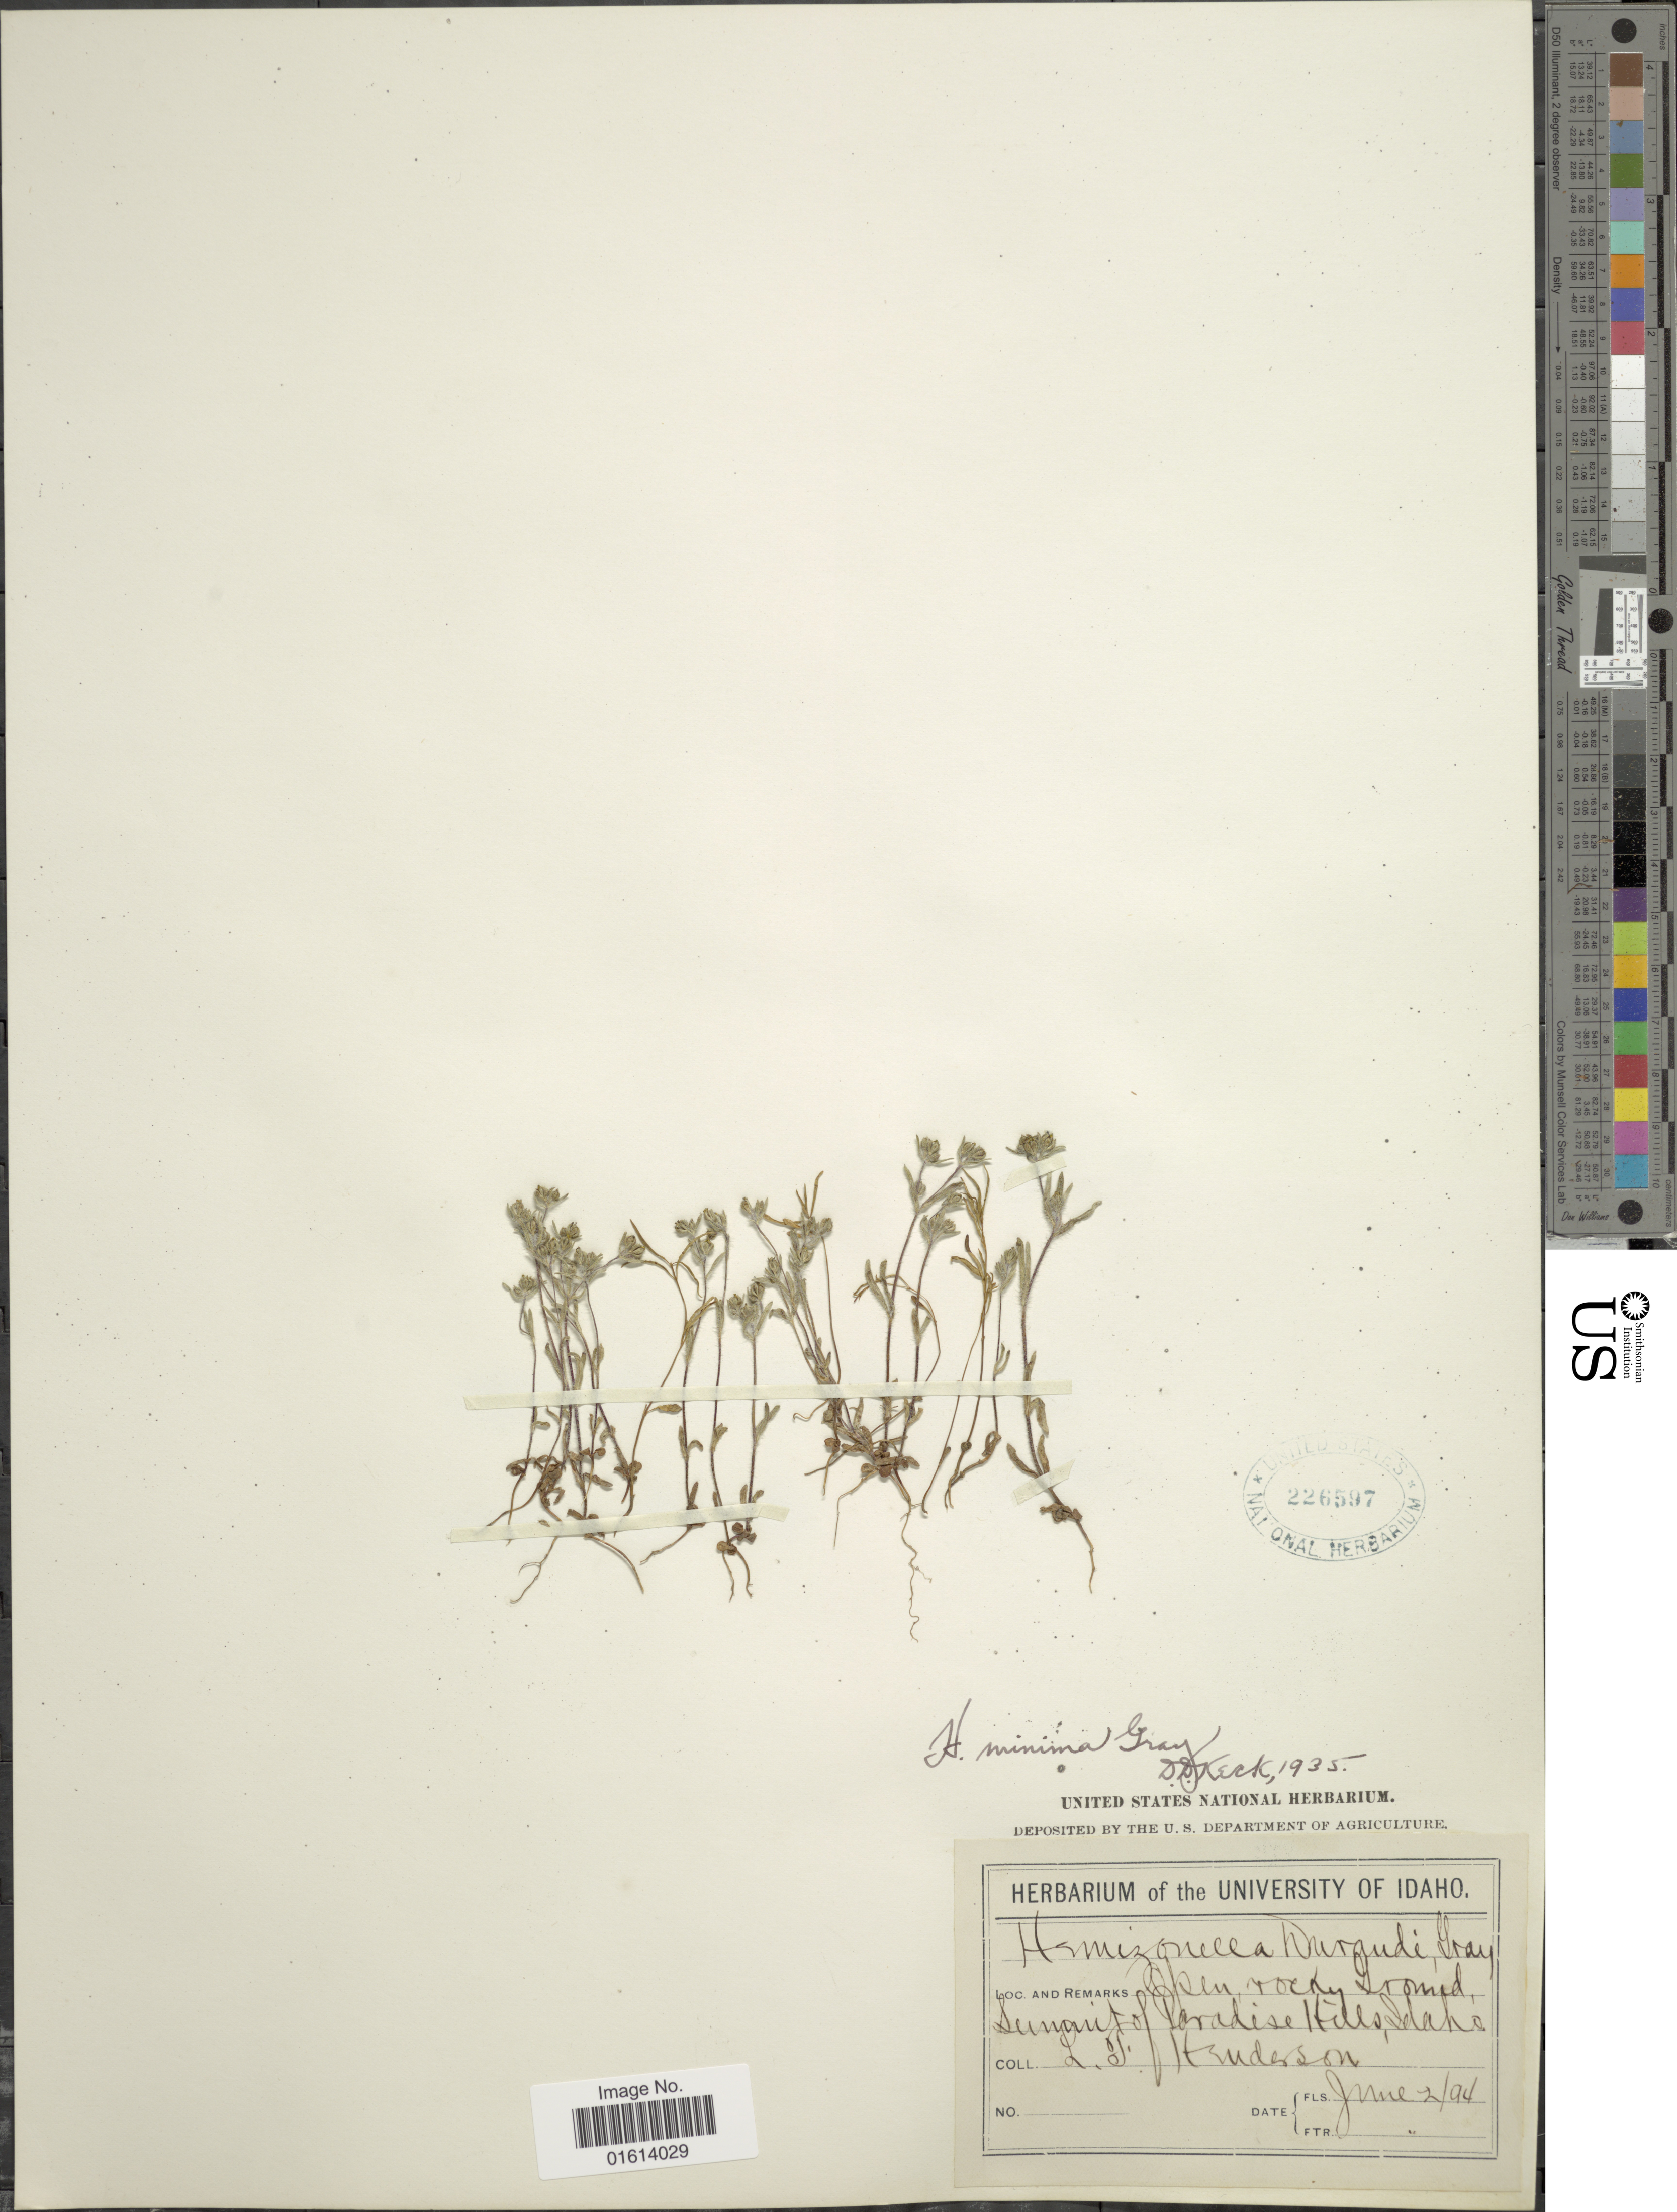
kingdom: Plantae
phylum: Tracheophyta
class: Magnoliopsida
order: Asterales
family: Asteraceae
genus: Hemizonella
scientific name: Hemizonella minima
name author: (A. Gray) A. Gray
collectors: L. Henderson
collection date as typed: Transcribed d/m/y: 2/6/94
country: United States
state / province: Idaho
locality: Summit of Paradise Hills, Idaho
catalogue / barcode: US 226597